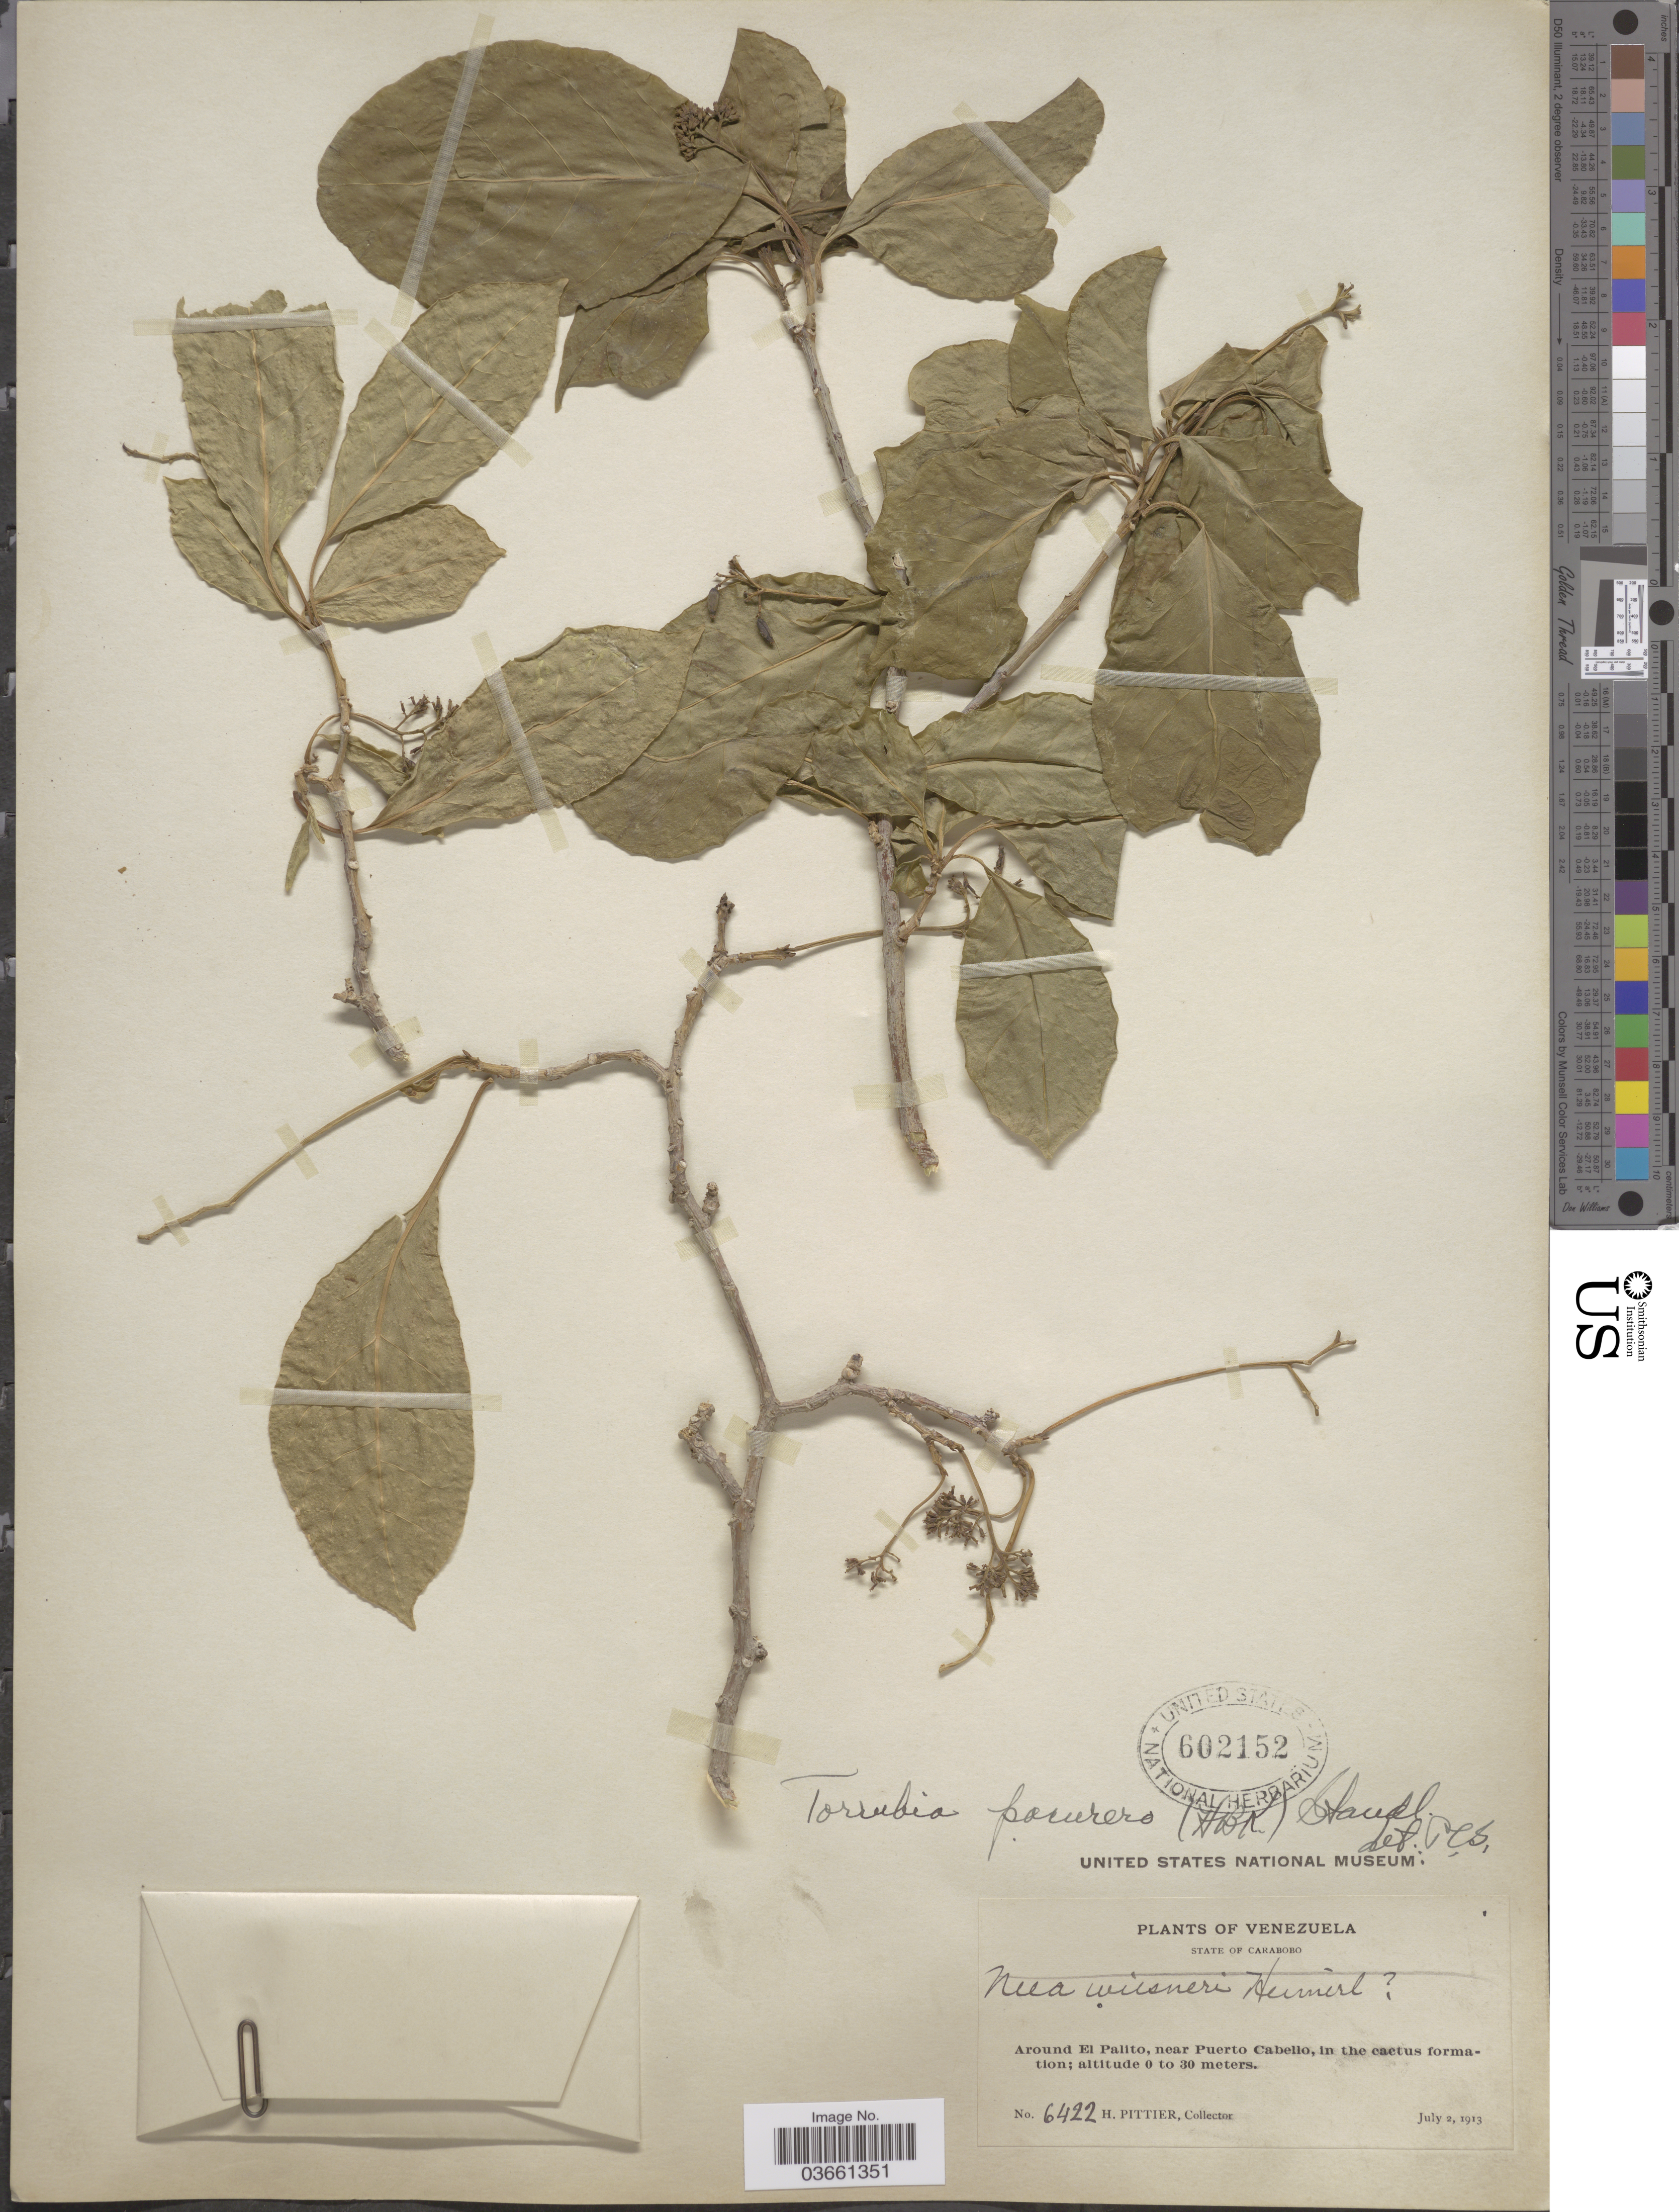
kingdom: Plantae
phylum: Tracheophyta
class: Magnoliopsida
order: Caryophyllales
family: Nyctaginaceae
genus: Guapira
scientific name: Guapira pacurero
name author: (Kunth) Little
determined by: Strong, Mark T., (BOT), Smithsonian Institution - National Museum of Natural History (UNITED STATES)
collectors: H. F. Pittier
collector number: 6422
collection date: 1913-07-02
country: Venezuela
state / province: Carabobo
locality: Around El Palito, near Puerto Cabello, in the cactus formation.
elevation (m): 0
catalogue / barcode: US 602152